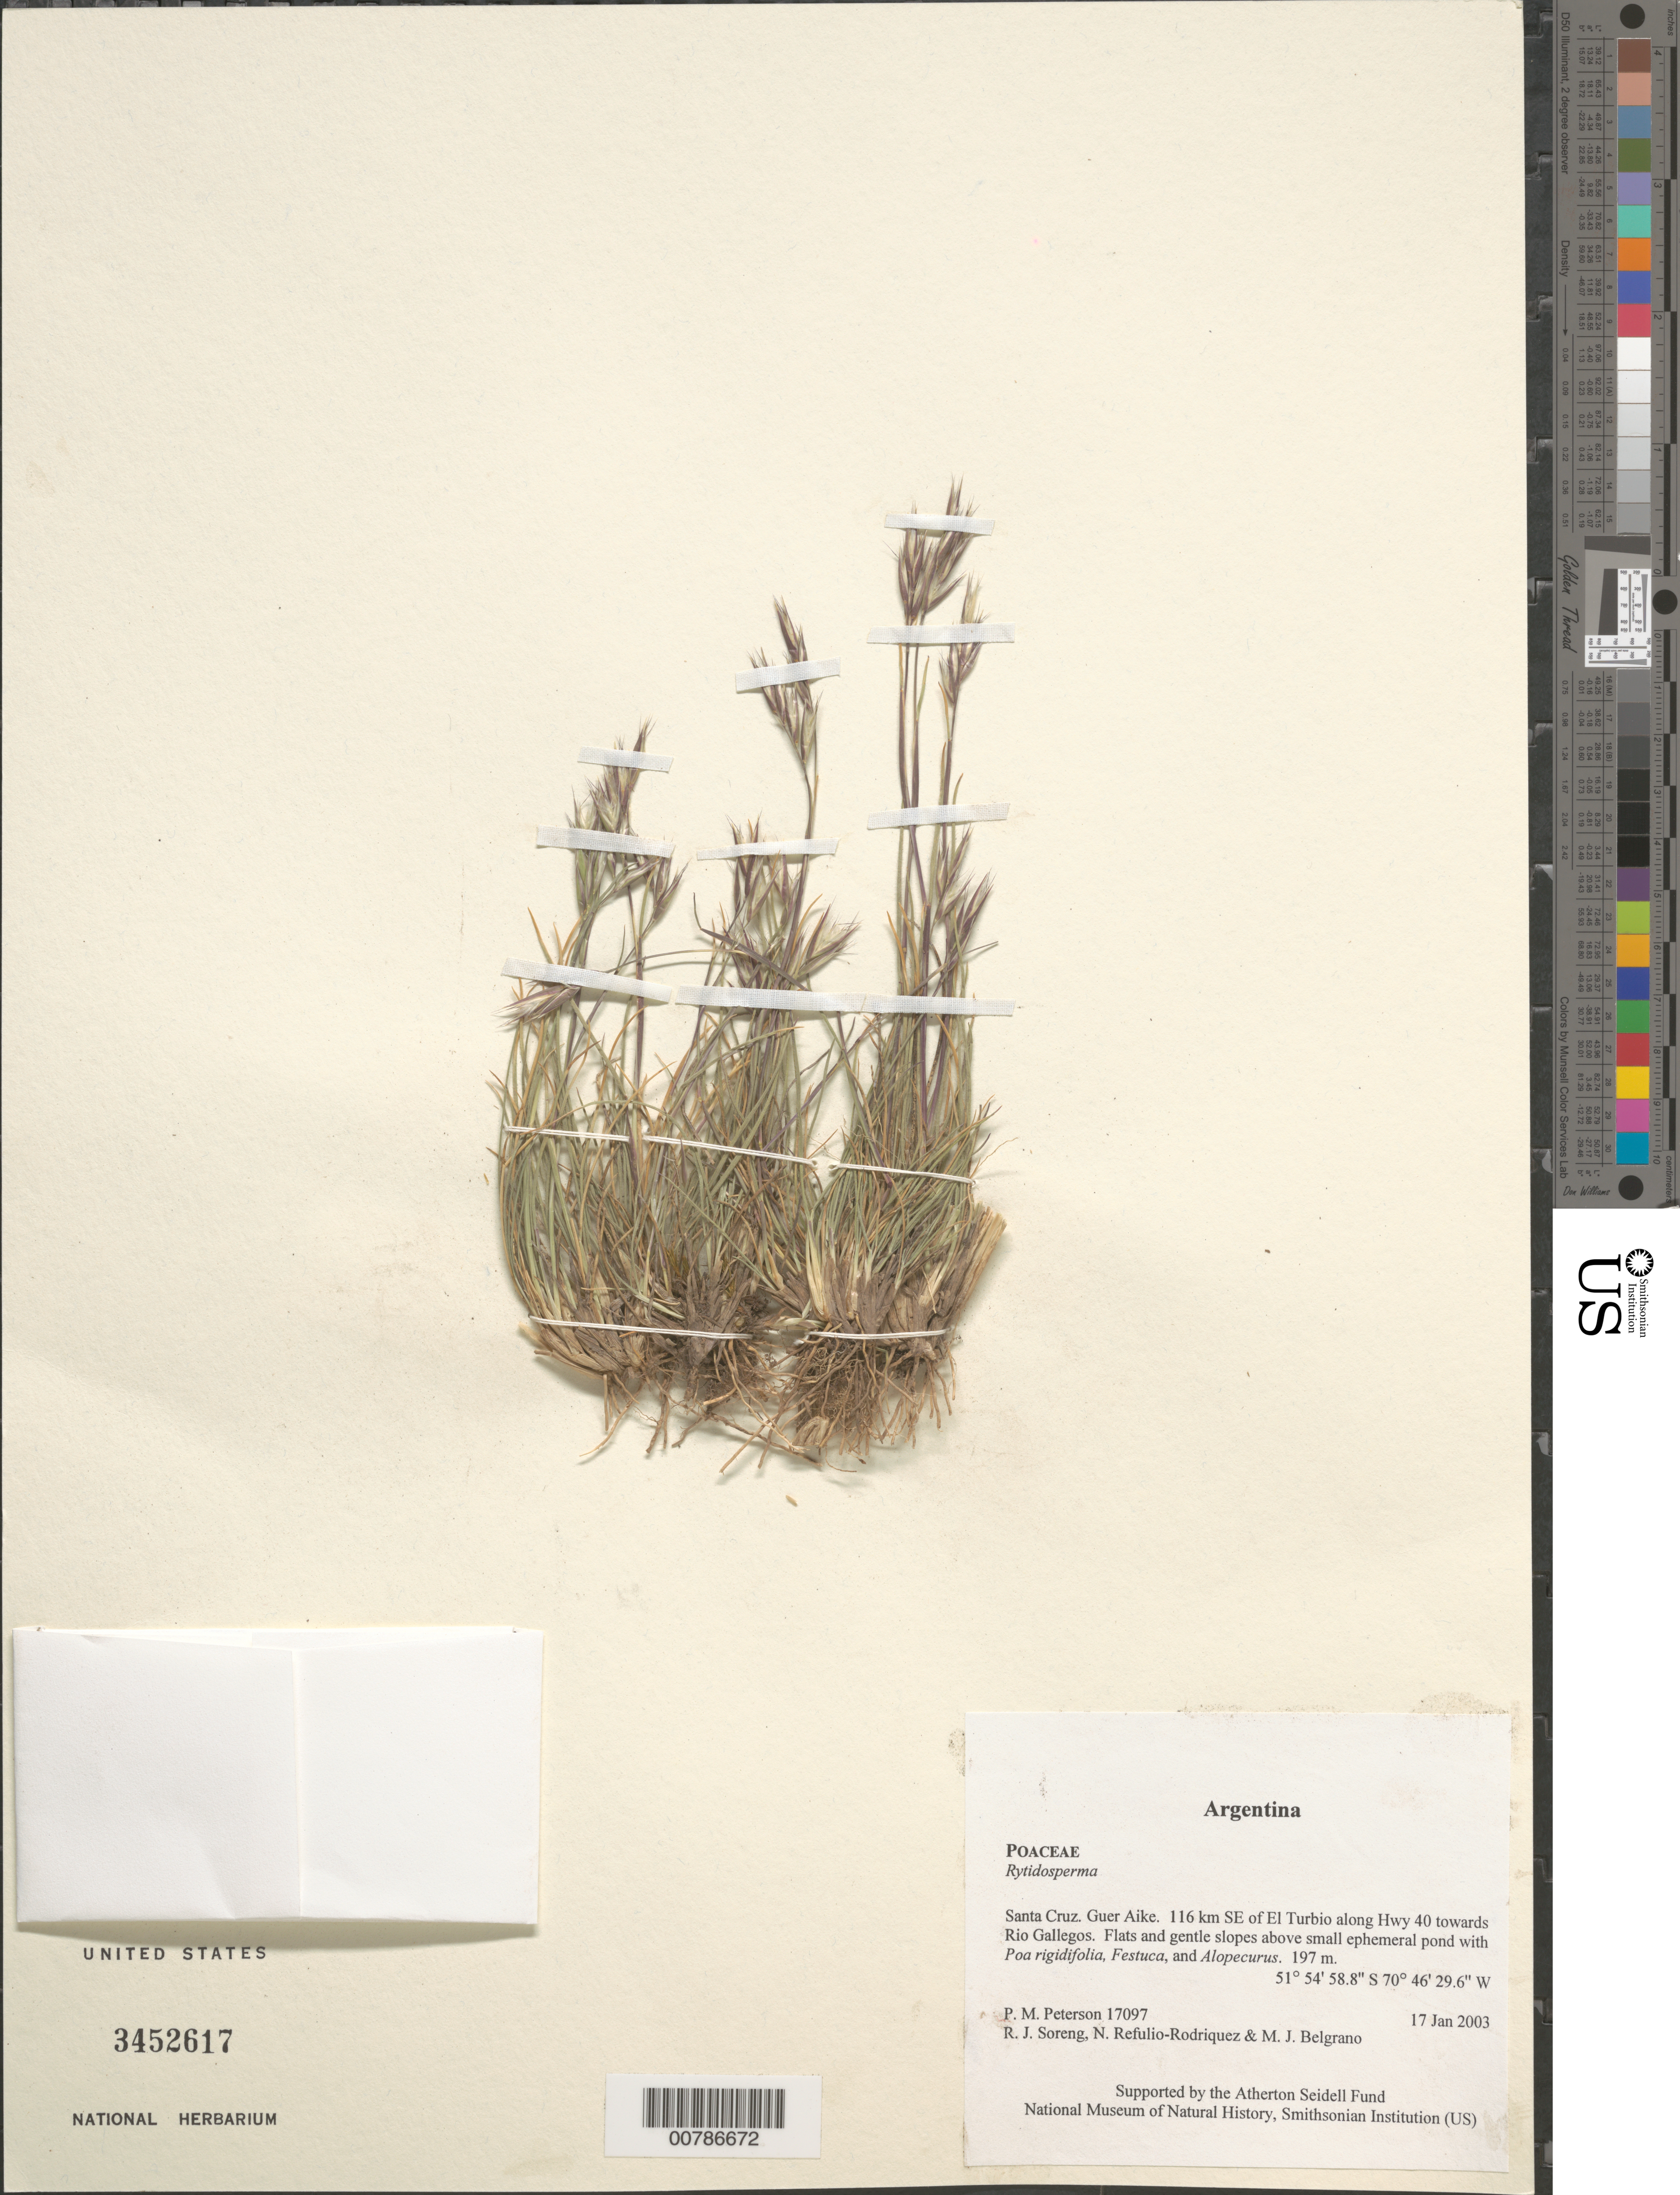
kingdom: Plantae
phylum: Tracheophyta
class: Liliopsida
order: Poales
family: Poaceae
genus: Rytidosperma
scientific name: Rytidosperma sp.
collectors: P. M. Peterson, R. J. Soreng, N. Refulio-Rodríguez & M. Belgrano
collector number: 17097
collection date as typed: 17 Jan 2003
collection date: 2003-01-17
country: Argentina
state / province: Santa Cruz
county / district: Guer Aike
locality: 116 km SE of El Turbio along Hwy 40 towards Rio Gallegos. Flats and gentle slopes above small ephemeral pond with Poa rigidifolia, Festuca, and Alopecurus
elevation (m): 197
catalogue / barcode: US 3452617